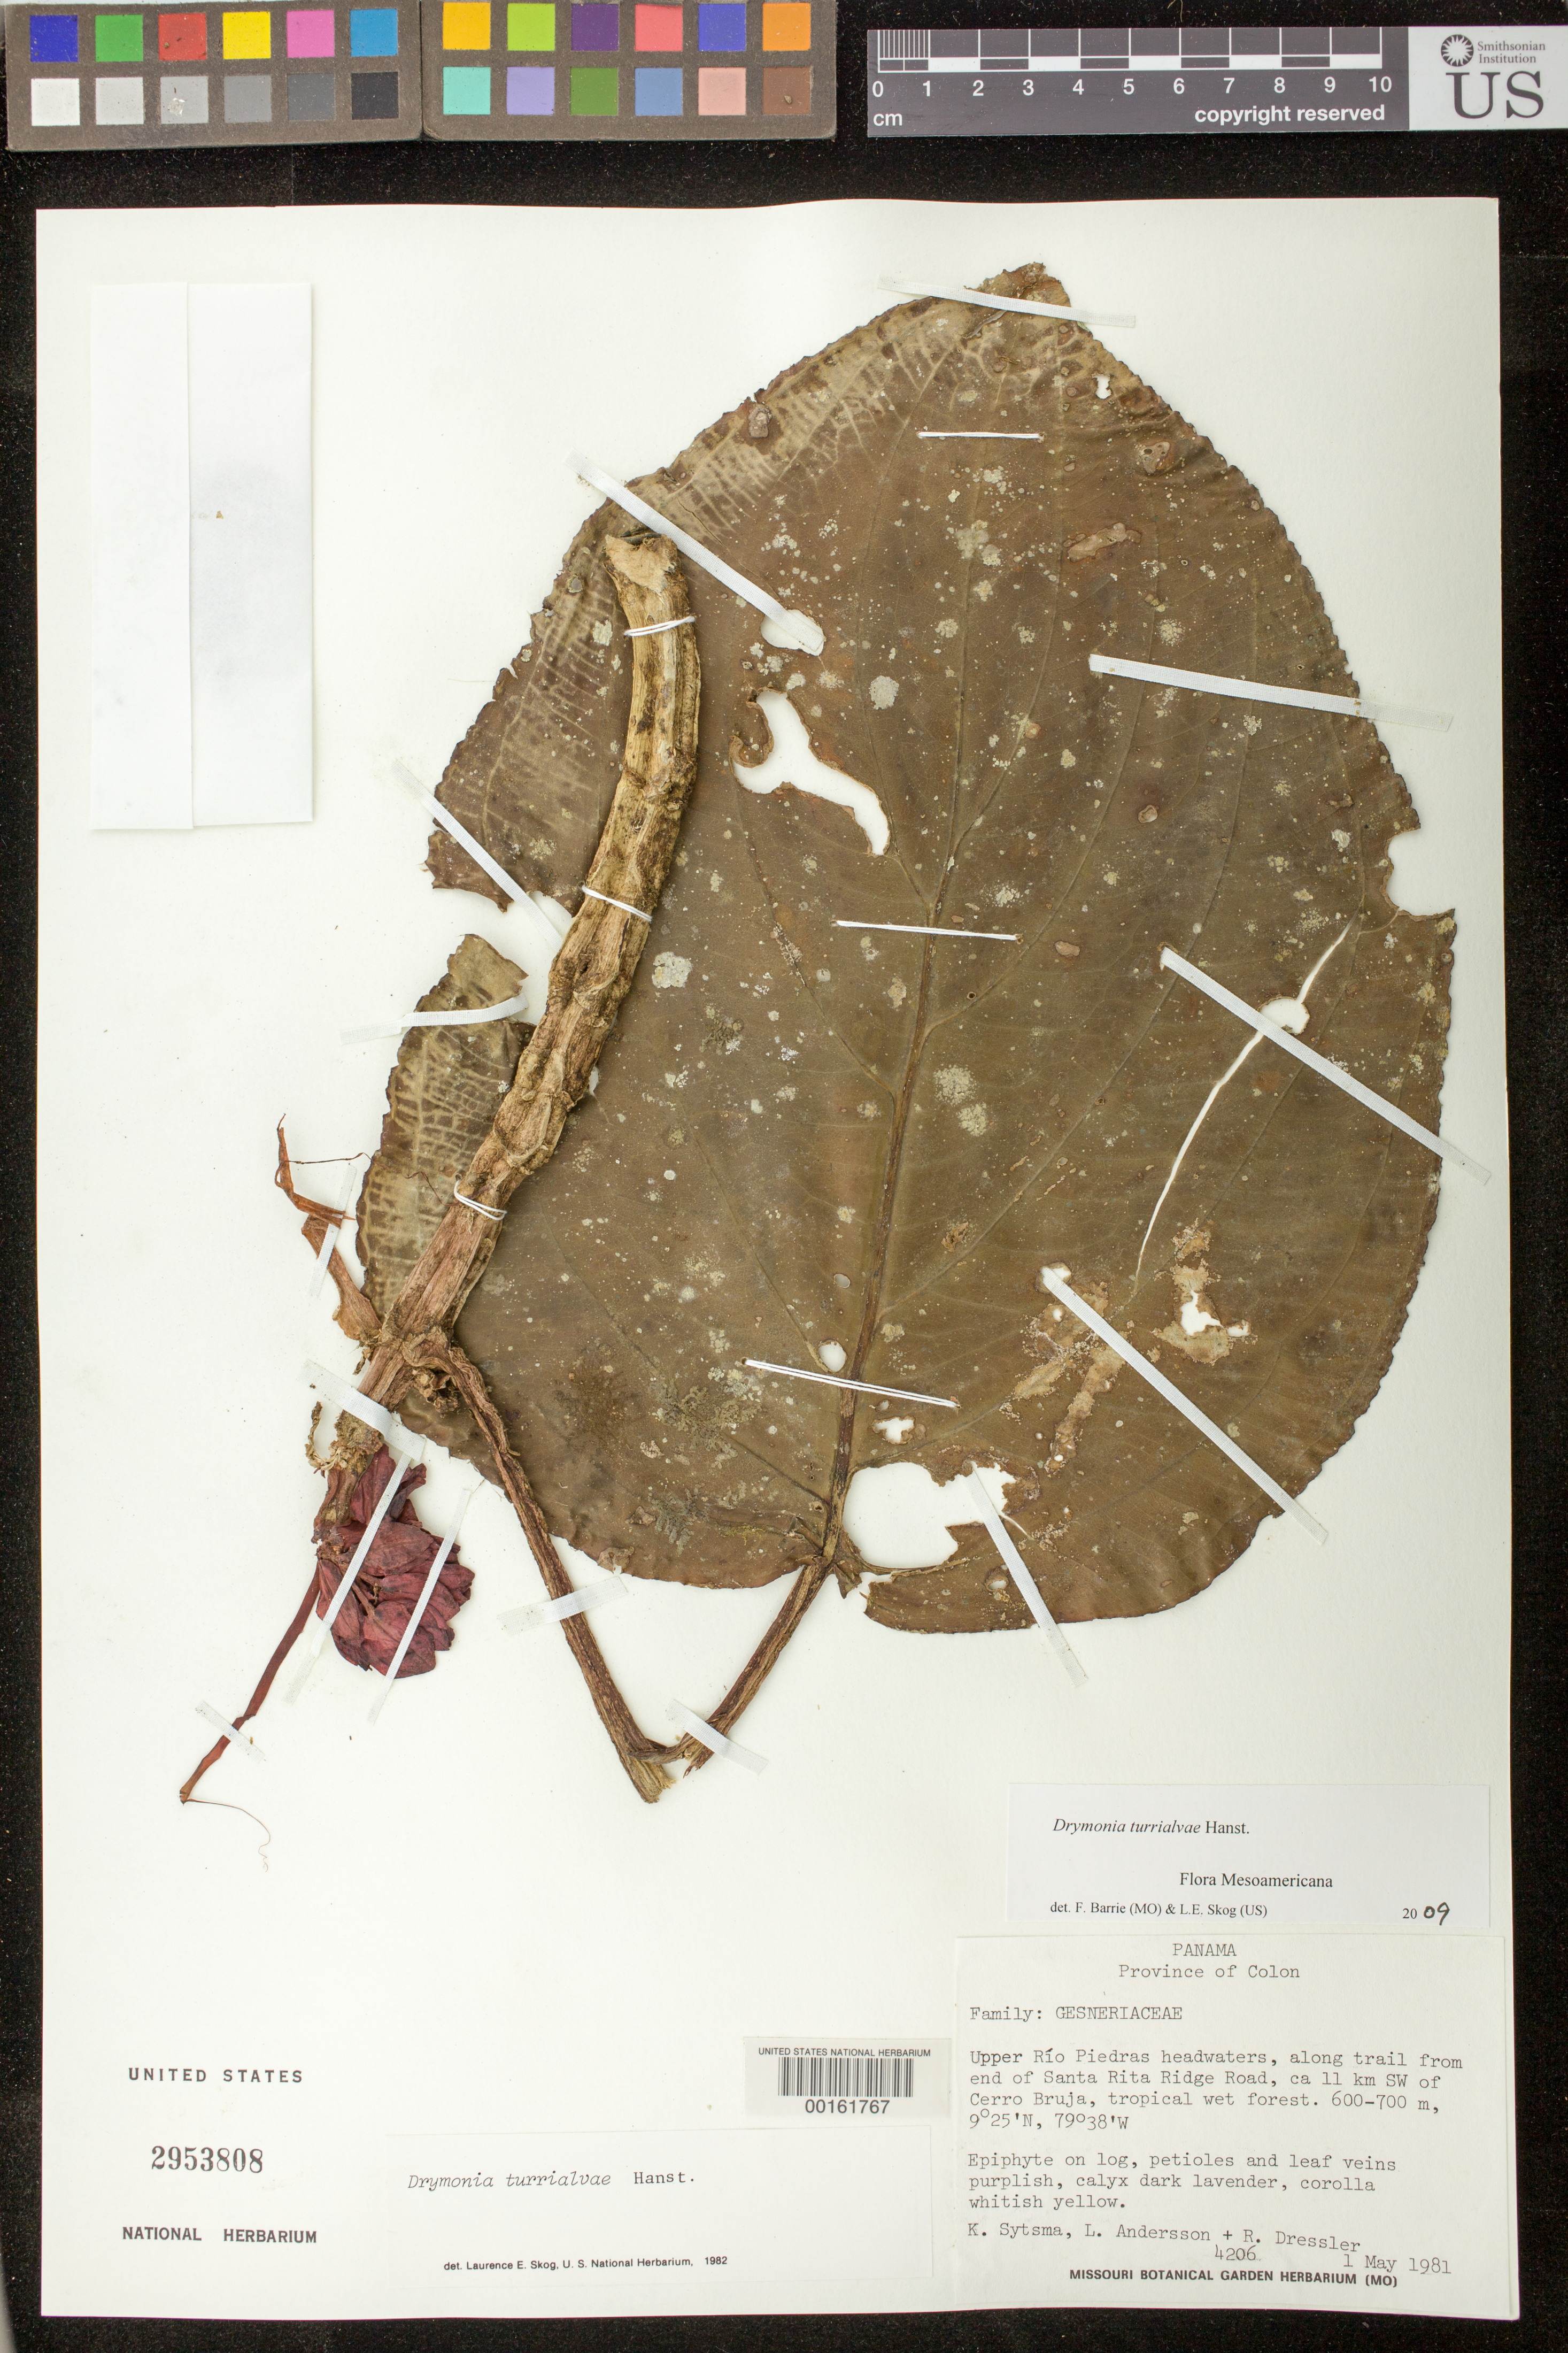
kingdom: Plantae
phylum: Tracheophyta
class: Magnoliopsida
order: Lamiales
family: Gesneriaceae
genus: Drymonia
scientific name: Drymonia turrialvae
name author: Hanst.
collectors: K. J. Sytsma, L. Andersson & R. Dressler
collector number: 4206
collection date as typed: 01 May 1981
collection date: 1981-05-01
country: Panama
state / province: Colón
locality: Upper Rio Piedras headwaters, along trail from end of Santa Rita ridge road, about 11 km SW ofCerro Bruja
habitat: Tropical wet forest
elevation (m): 600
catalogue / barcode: US 2953808